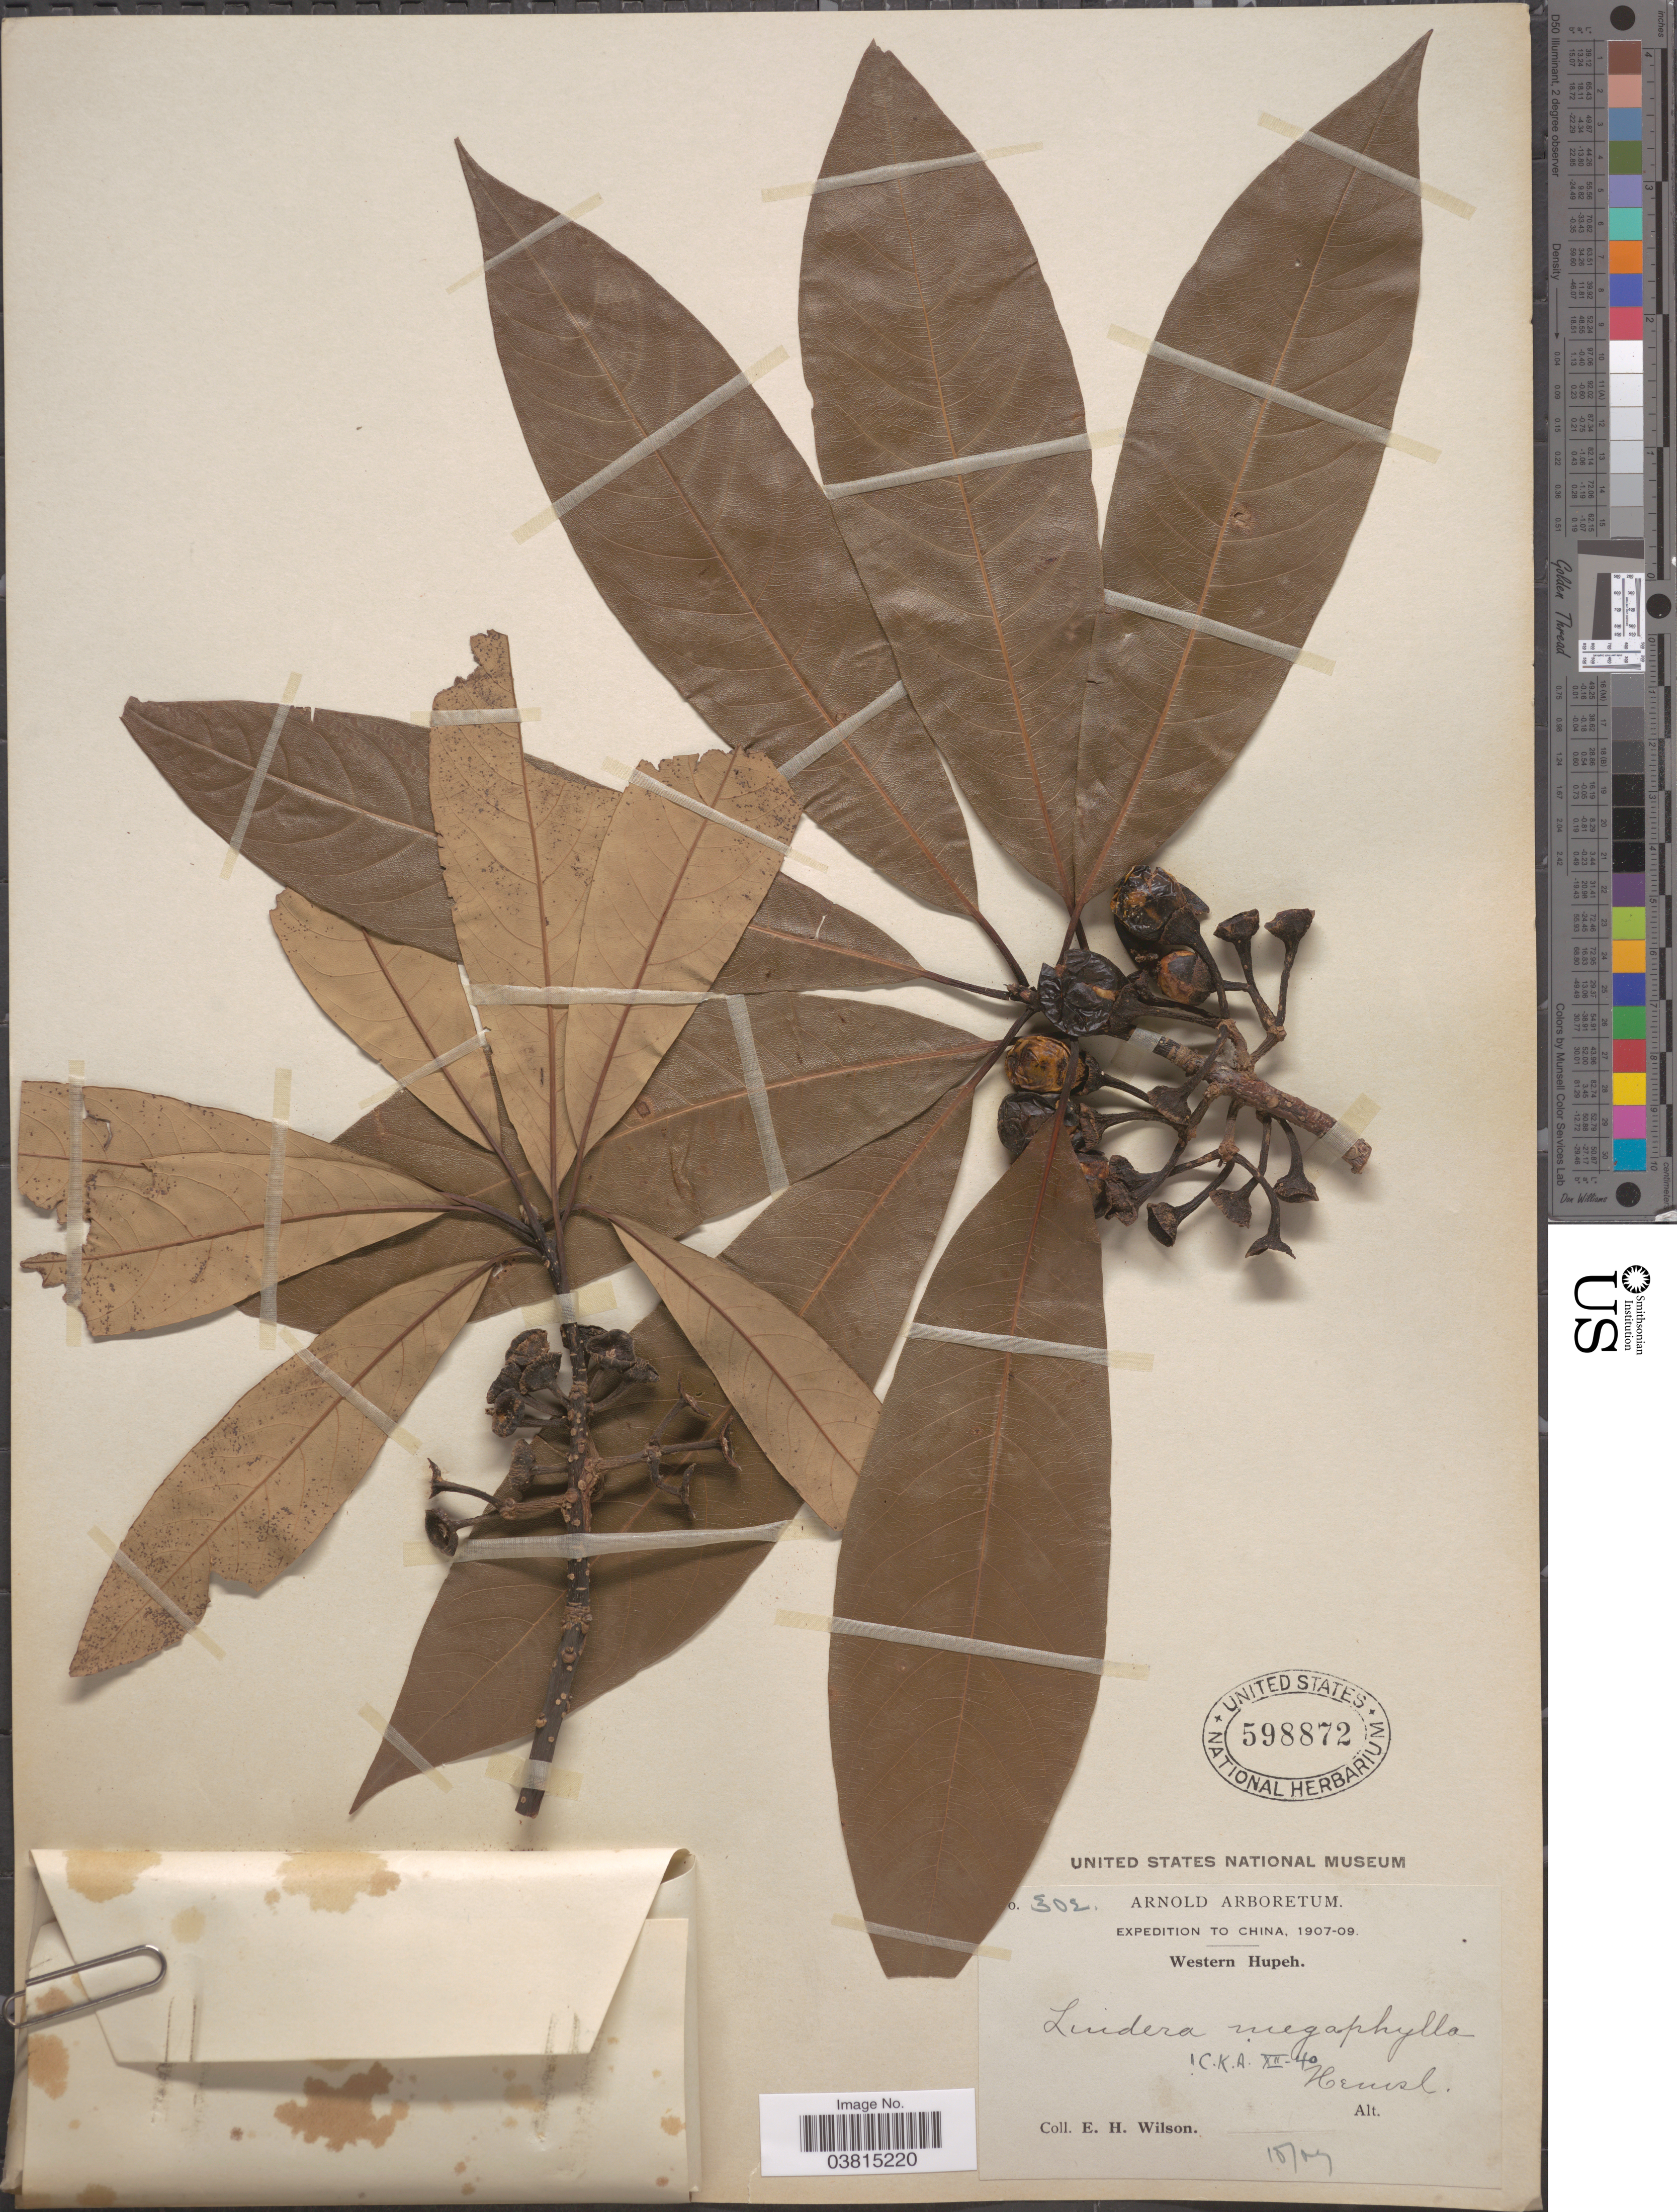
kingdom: Plantae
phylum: Tracheophyta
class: Magnoliopsida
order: Laurales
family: Lauraceae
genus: Lindera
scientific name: Lindera megaphylla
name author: Hemsl.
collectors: E. Wilson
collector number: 302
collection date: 1907-10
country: China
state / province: Hubei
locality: Western Hupeh.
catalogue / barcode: US 598872